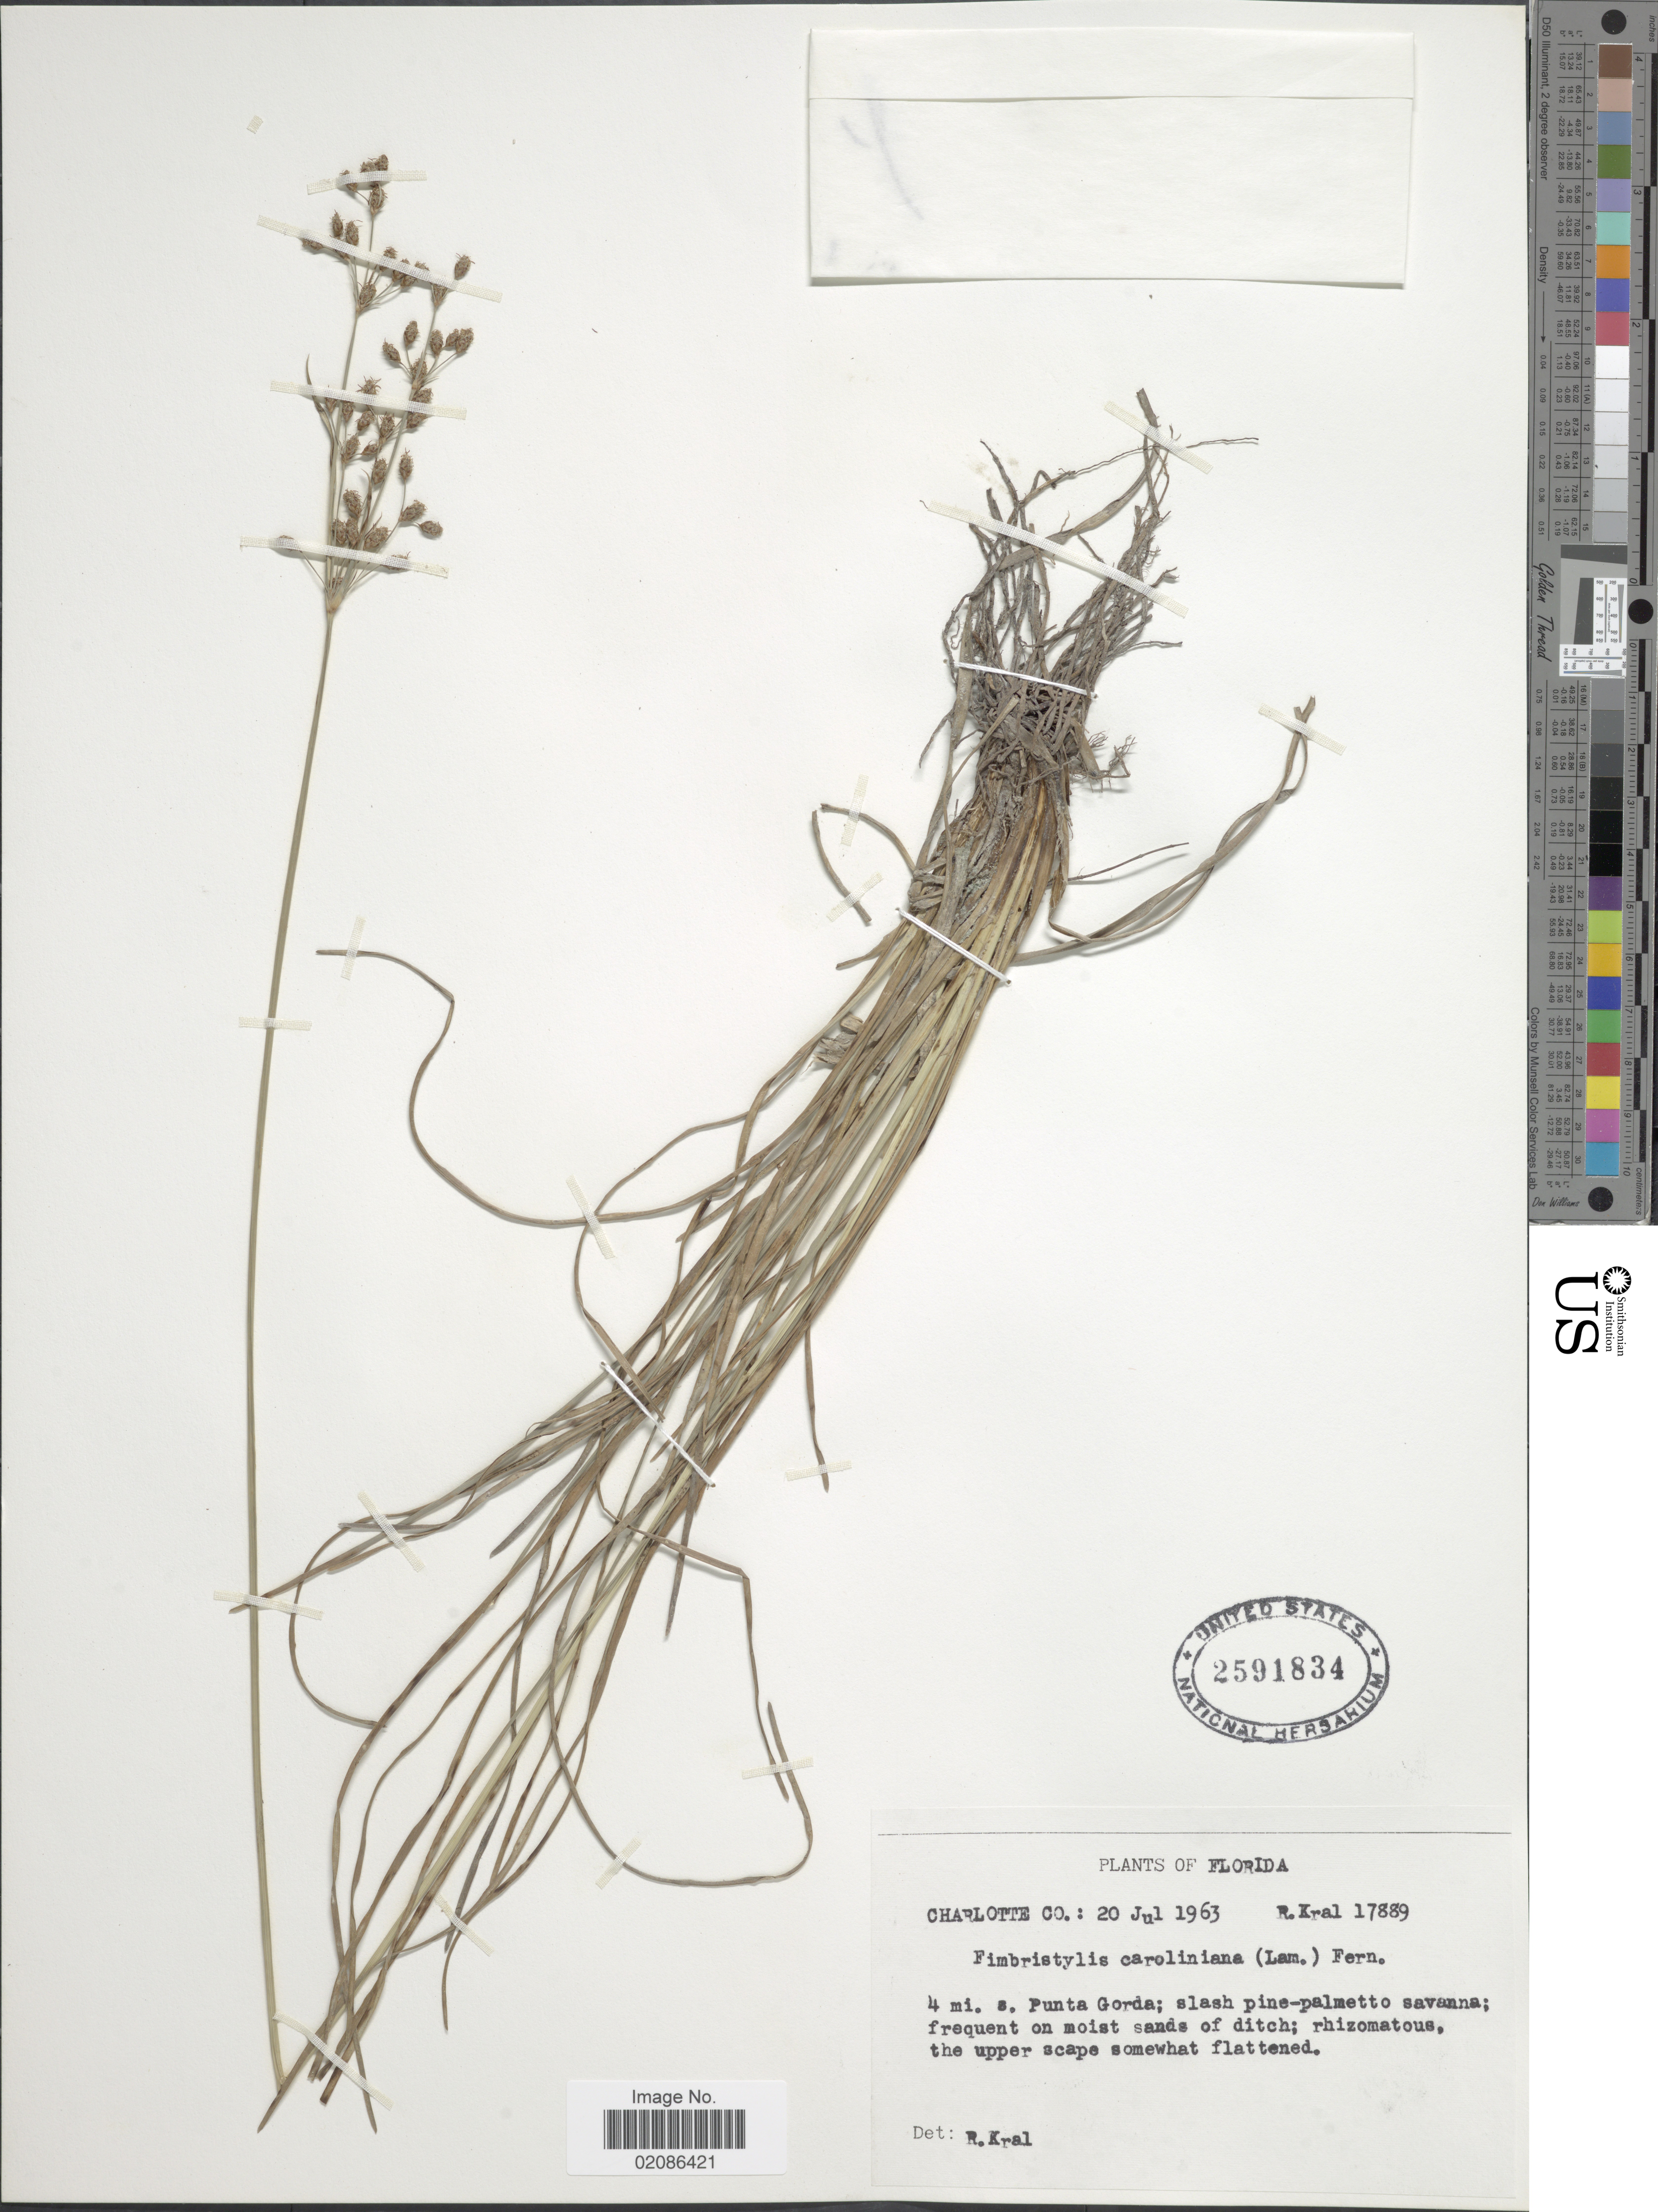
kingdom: Plantae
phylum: Tracheophyta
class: Liliopsida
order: Poales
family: Cyperaceae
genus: Fimbristylis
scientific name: Fimbristylis caroliniana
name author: (Lam.) Fernald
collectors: R. Kral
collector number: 17889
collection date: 1963-07-20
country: United States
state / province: Florida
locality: Charlotte Co:. 4 mi s Punta Gorda; slash pine-plametto savanna; frequent on moist sands of ditch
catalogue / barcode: US 2591834